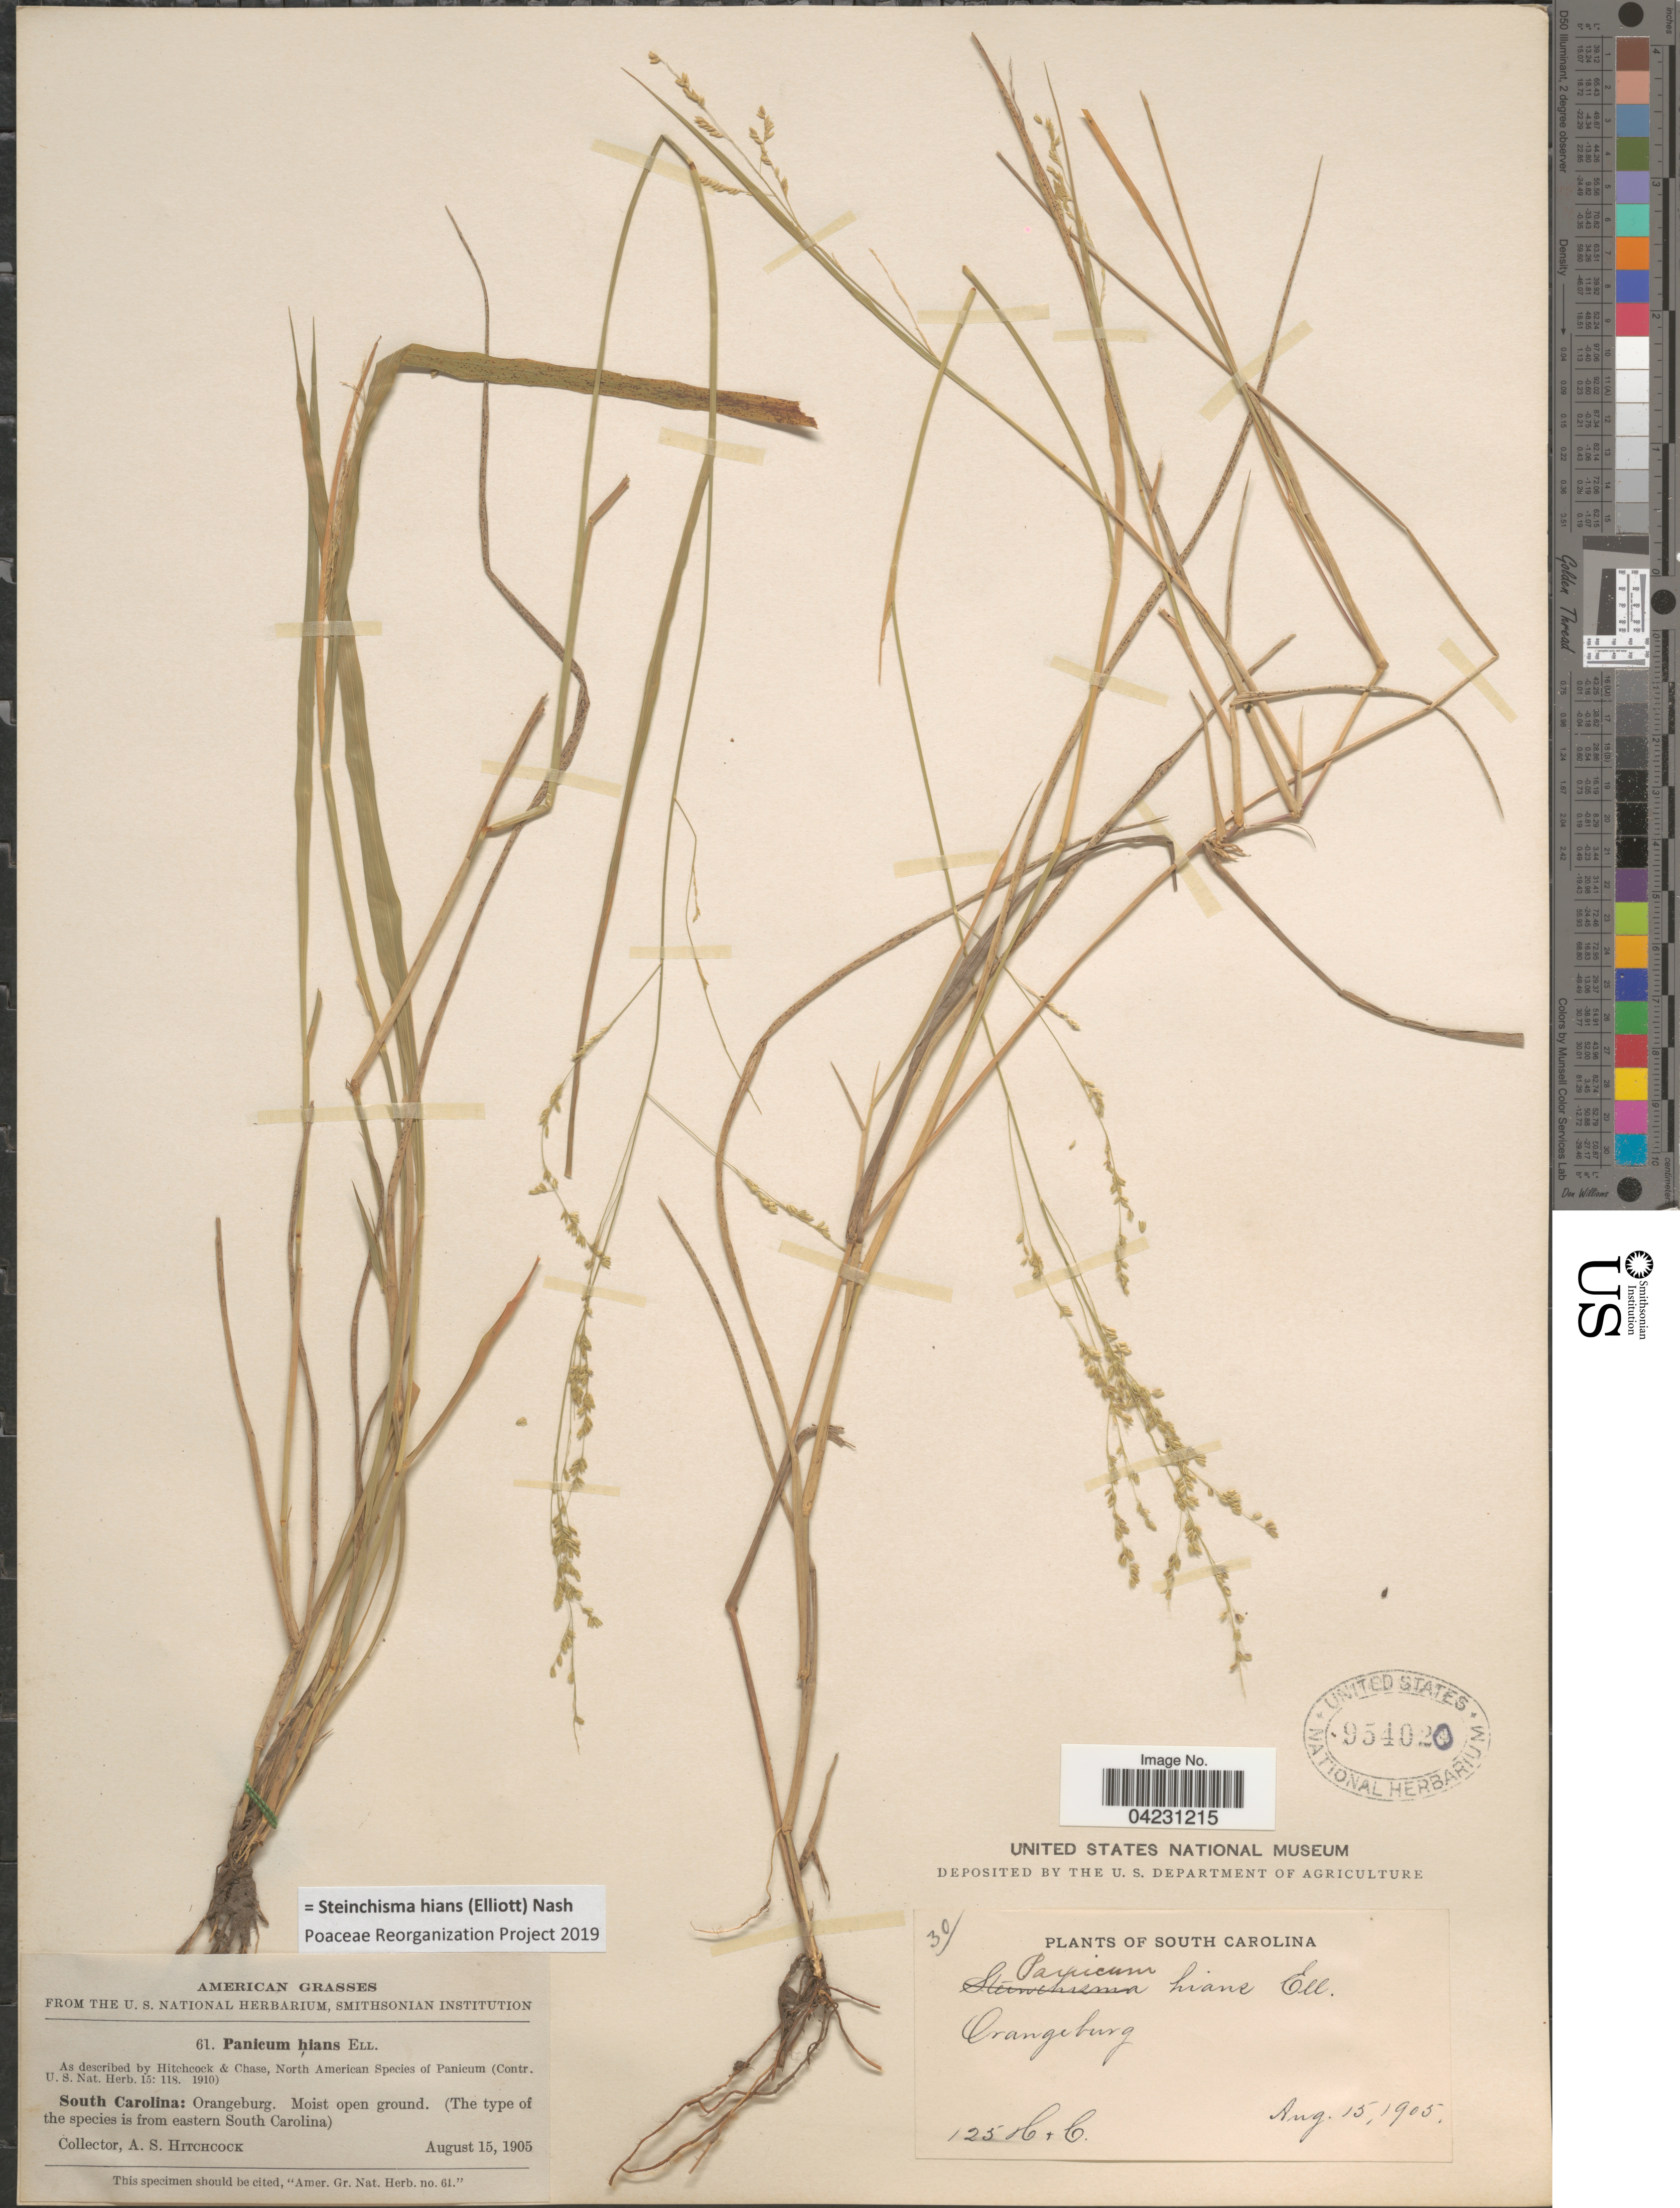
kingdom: Plantae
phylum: Tracheophyta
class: Liliopsida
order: Poales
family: Poaceae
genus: Steinchisma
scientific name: Steinchisma hians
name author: (Elliott) Nash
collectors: A. S. Hitchcock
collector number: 125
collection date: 1905-08-15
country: United States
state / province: South Carolina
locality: Orangeburg. Moist open ground.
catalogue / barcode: US 954020